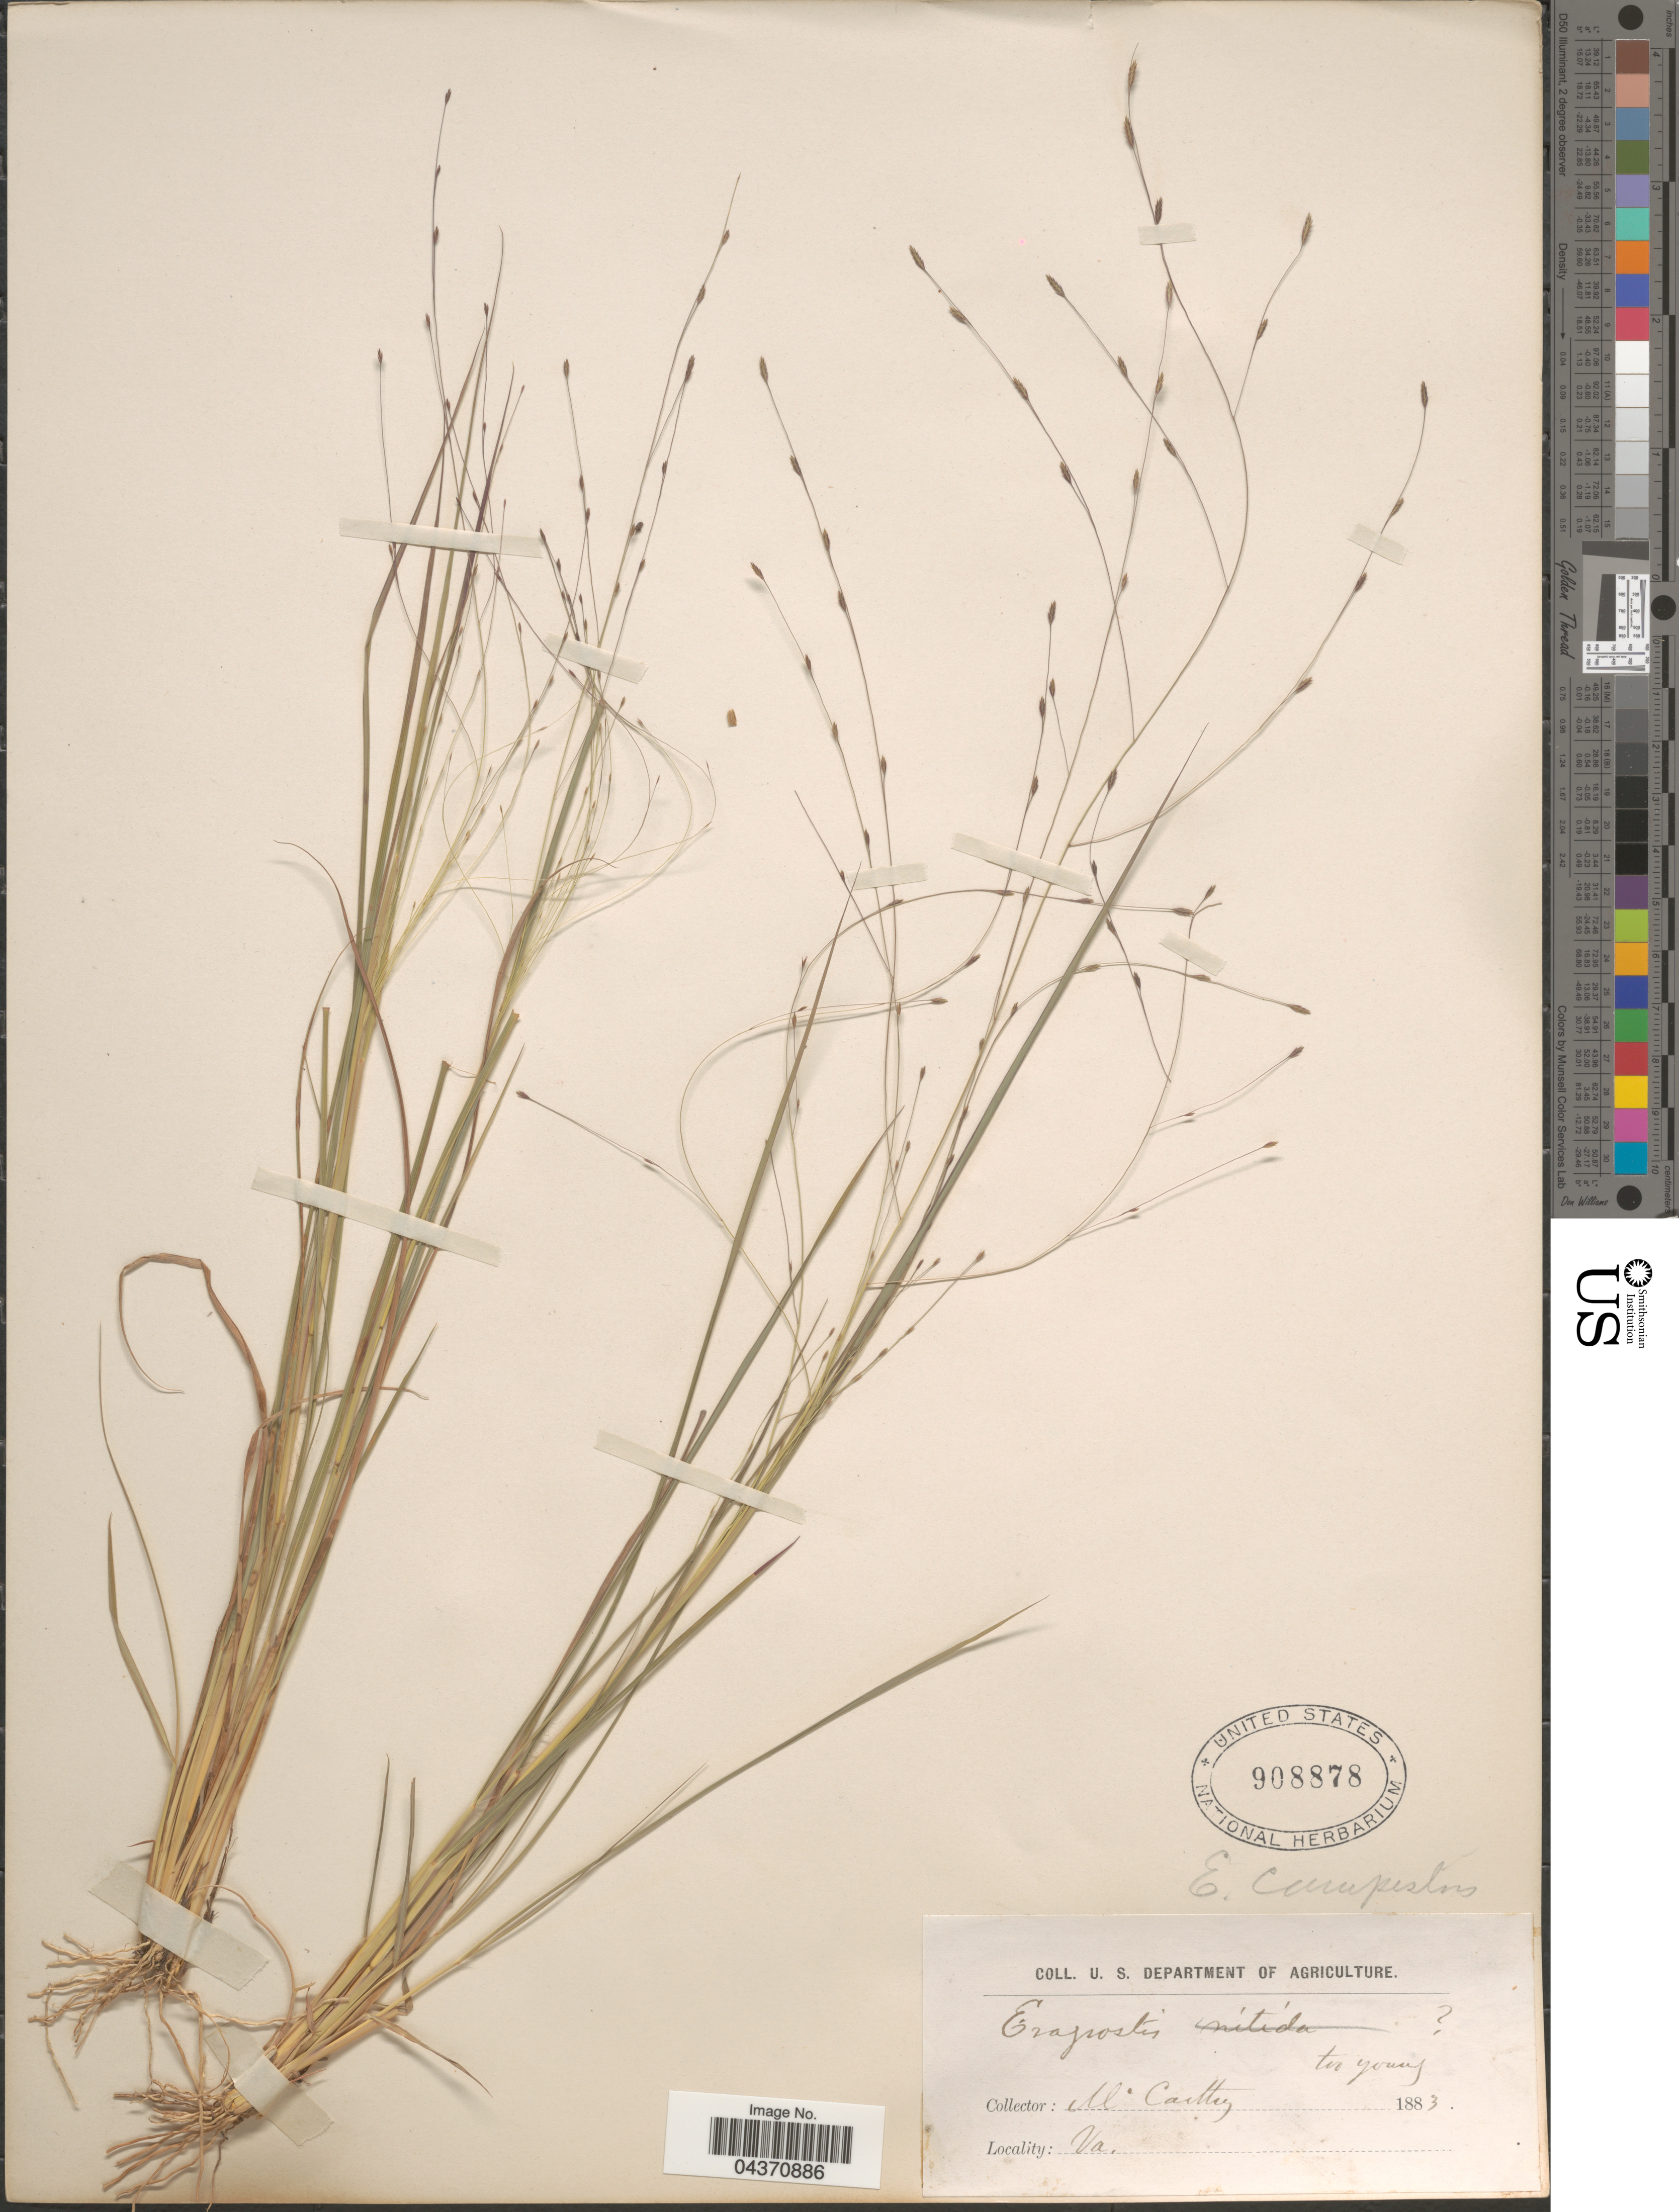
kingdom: Plantae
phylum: Tracheophyta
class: Liliopsida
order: Poales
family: Poaceae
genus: Eragrostis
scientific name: Eragrostis refracta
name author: (Muhl.) Scribn.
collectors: -- McCarthy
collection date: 1883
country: United States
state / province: Virginia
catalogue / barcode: US 908878